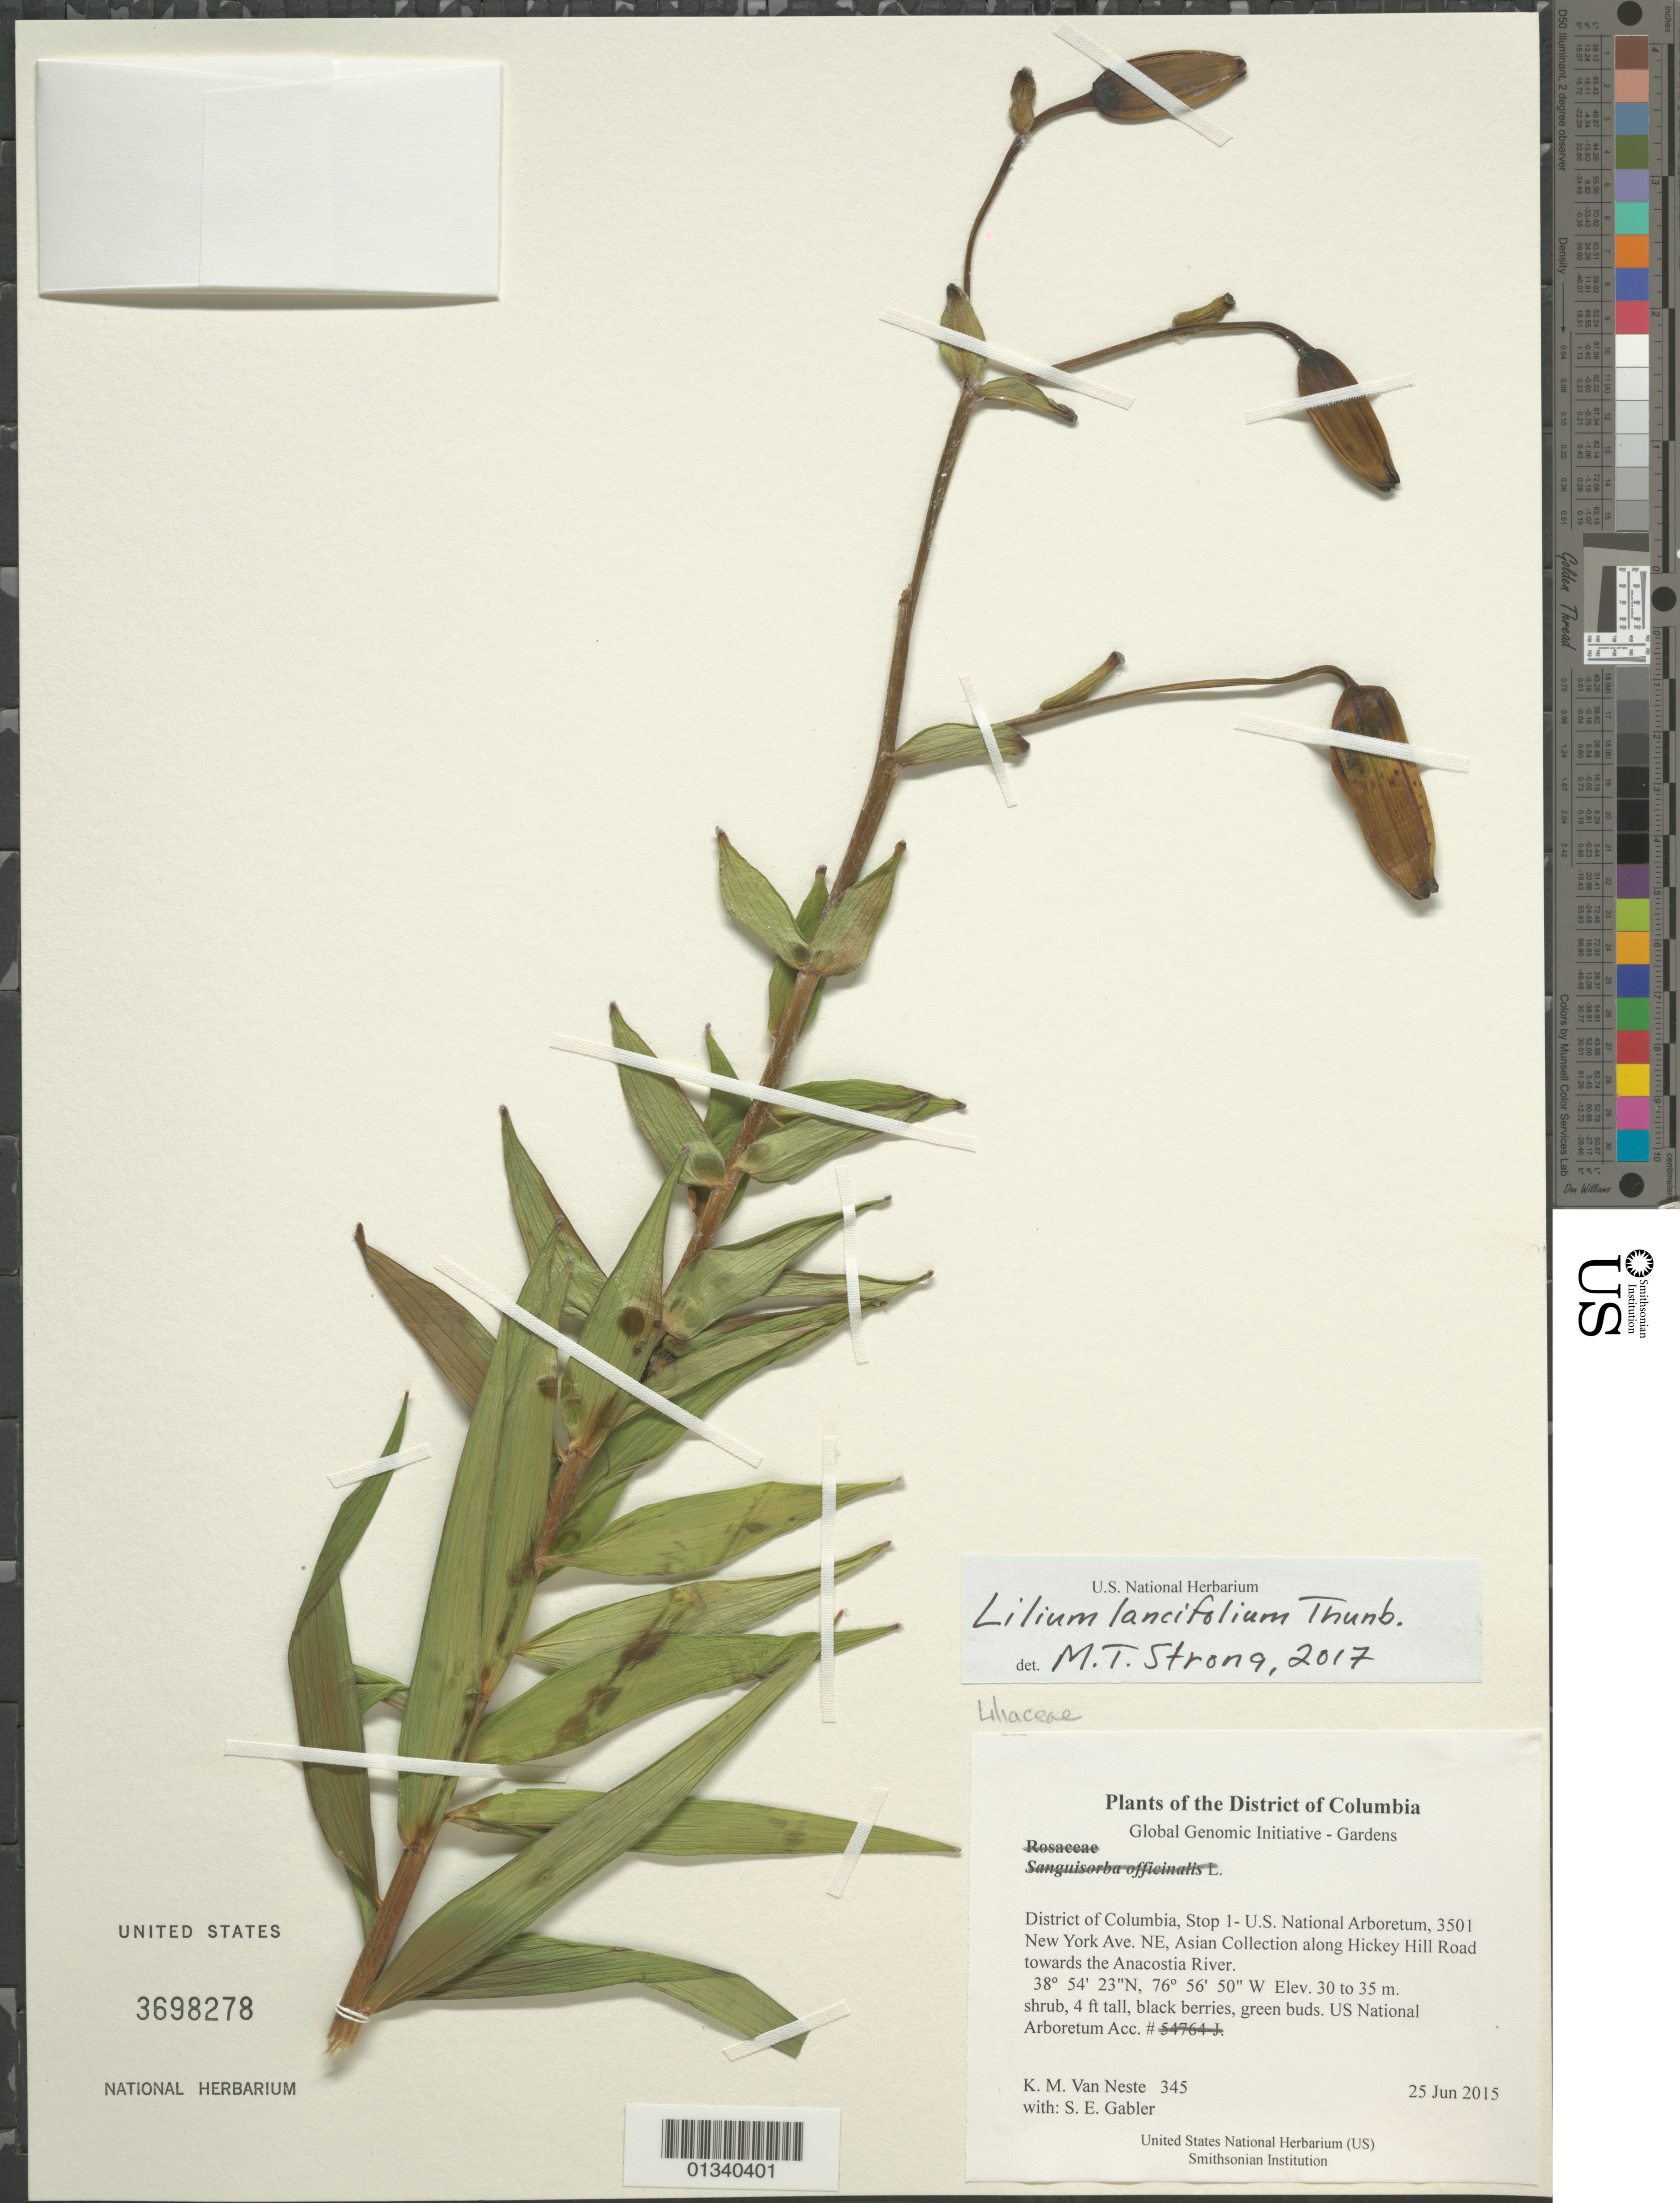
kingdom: Plantae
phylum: Tracheophyta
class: Liliopsida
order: Liliales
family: Liliaceae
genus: Lilium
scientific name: Lilium lancifolium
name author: Thunb.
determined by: Strong, Mark T., (BOT), Smithsonian Institution - National Museum of Natural History (UNITED STATES)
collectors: K. M. Van Neste & S. E. Gabler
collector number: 345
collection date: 2015-06-25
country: United States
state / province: District of Columbia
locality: Stop 1- U.S. National Arboretum, 3501 New York Ave. NE, Asian Collection along Hickey Hill Road towards the Anacostia River.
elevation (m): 30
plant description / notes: Sanguisorba officinalis NATIONAL ARBORETUM PROVENANCE INFO: ORIGINAL LOCALITY: Korea, Republic of, , ORIGINAL COLLECTORS: Sylvester "Skip" March (USNA), Barry Yinger (USNA), Darrell Apps (Longwood Gdns), and Young-June Chang (Seoul Nat'l University) AND COLLECTOR NUMBER: KNW 76 USNA ACCESSION: 54764 RECEIVED: Sanguisorba officinalisplant8/15/1984 PROVENANCE CODE: W FULL PROVENANCE: collected directly from wild; origin known HABITAT:In moist soil in small stream valley, grazed by cattle. DESCRIPTION: Flowers dark purple. height 1m.; This plant specimen is Lilium lancifolium Thunb. and is not USNA ACCESSION: 54764, Sanguisorba officinalis. The wrong USNA accession number was assigned to this specimen.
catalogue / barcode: US 3698278